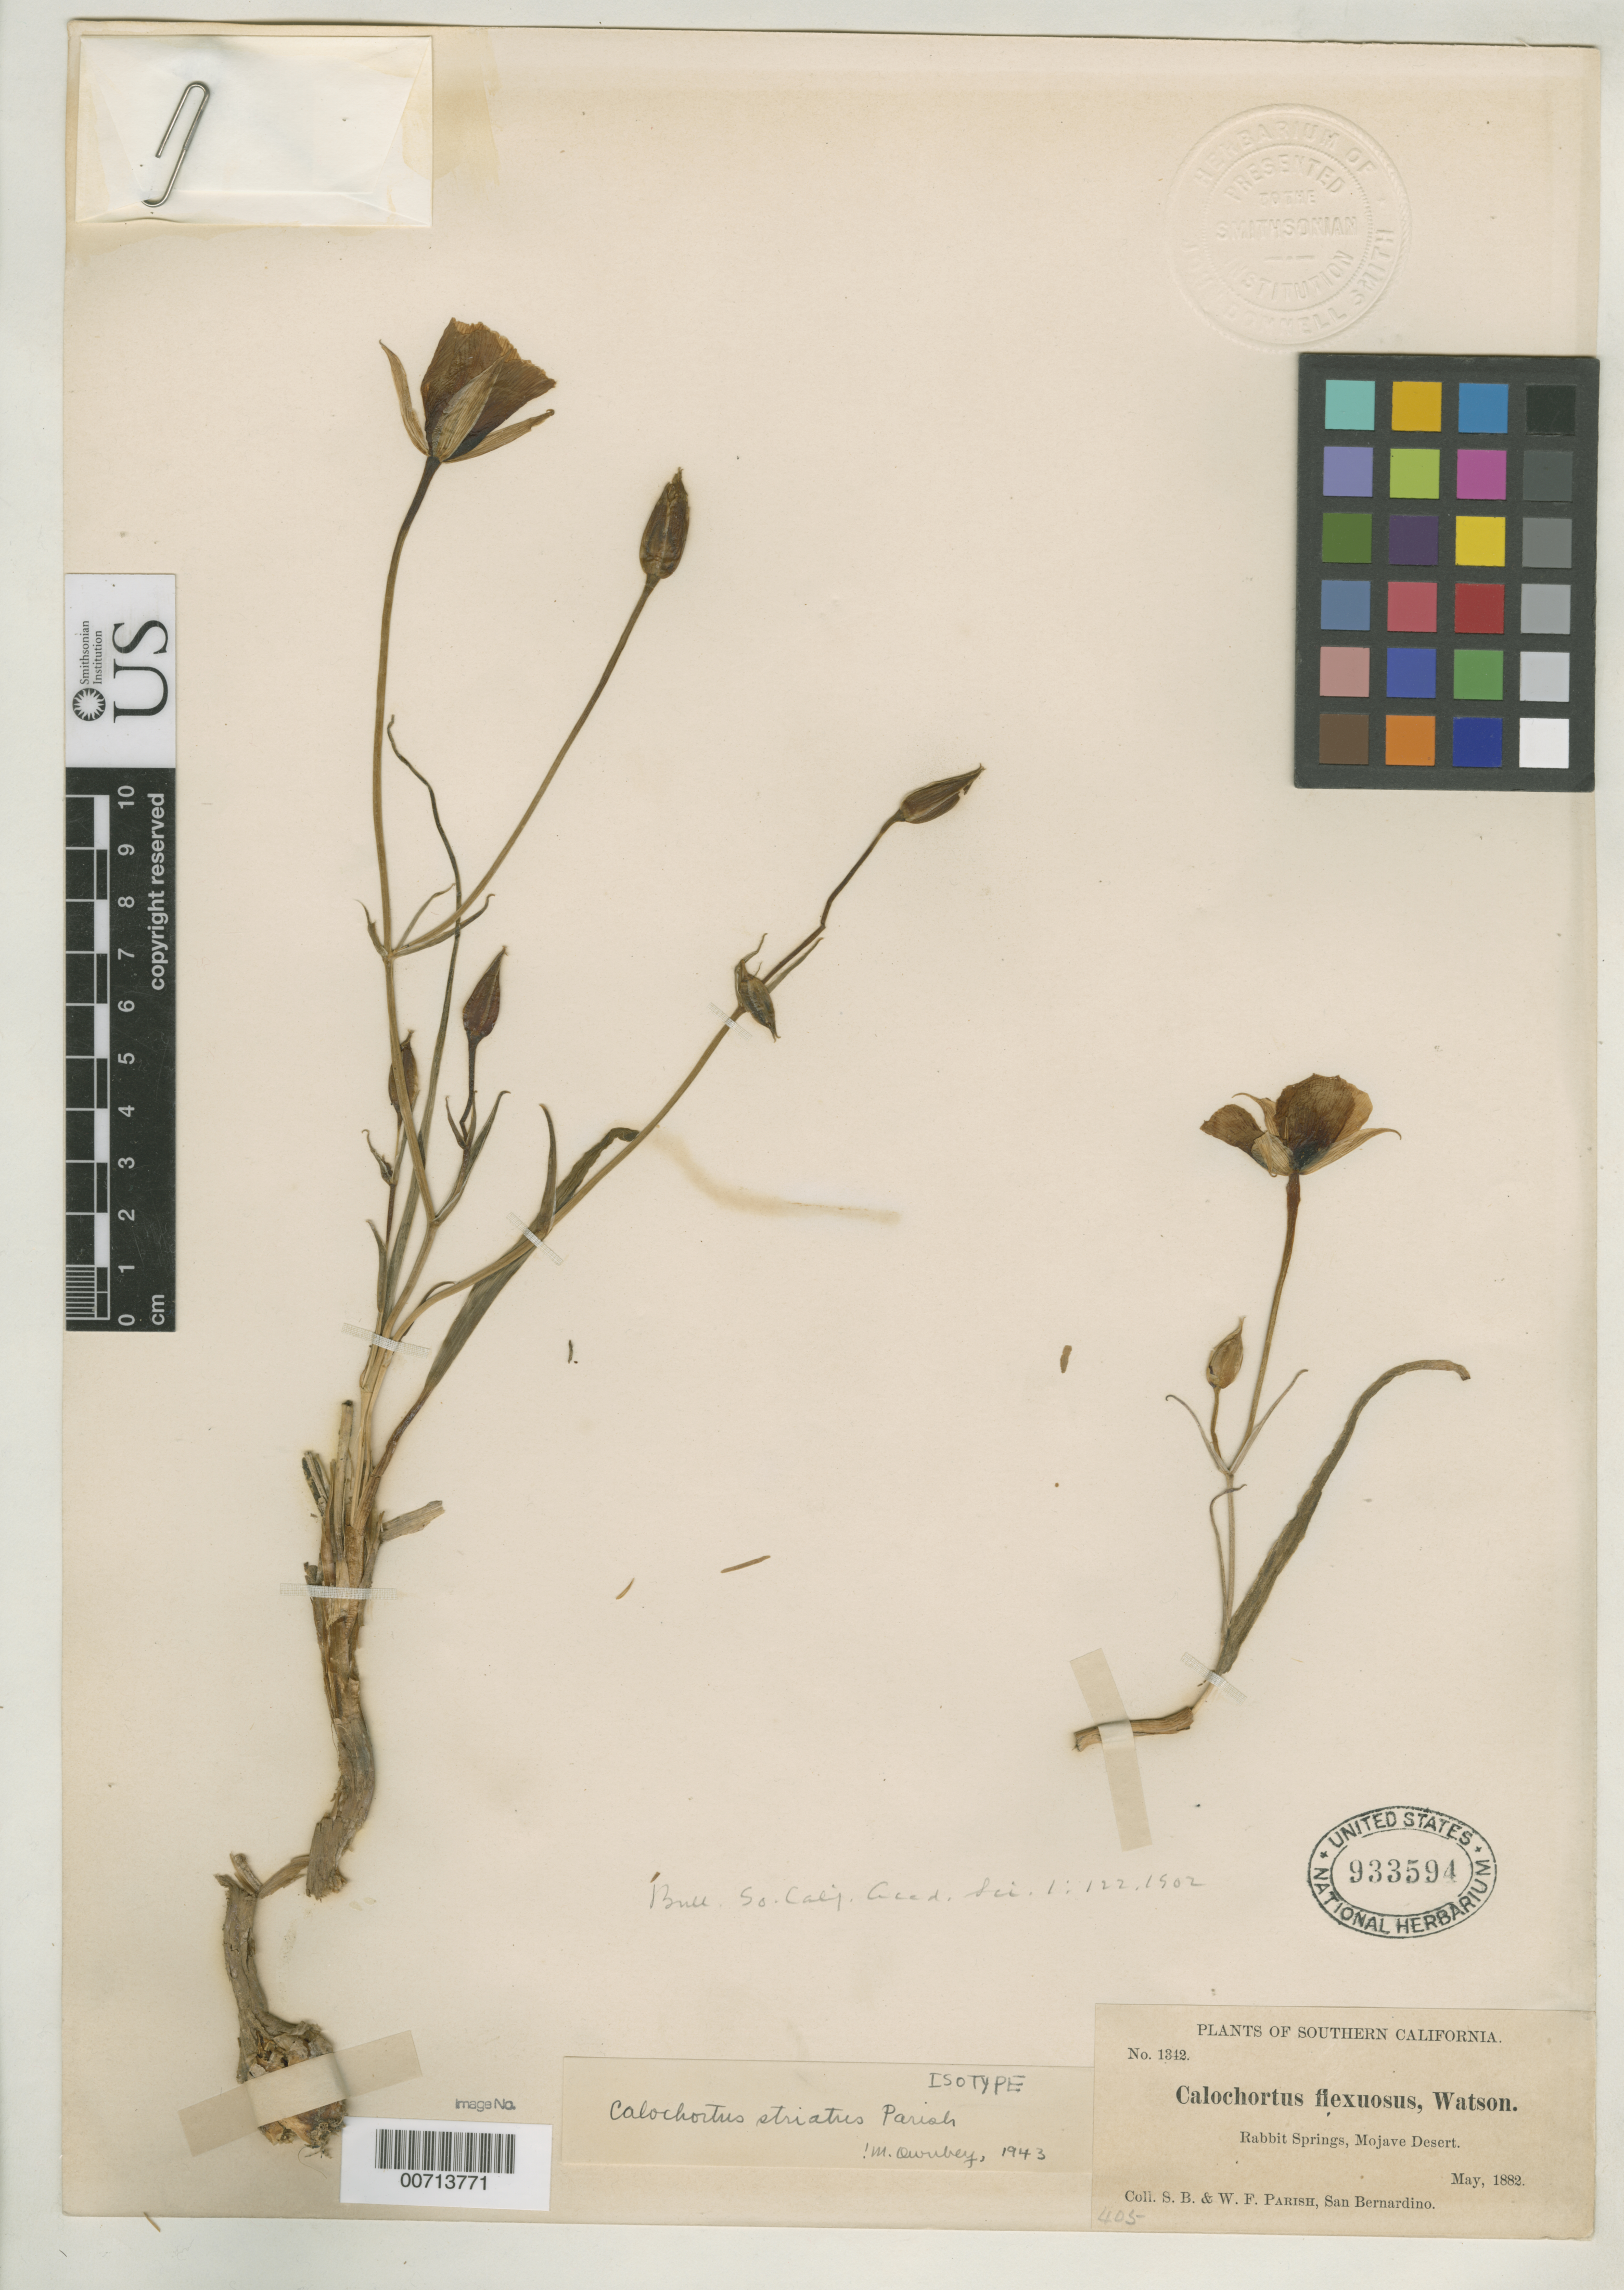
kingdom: Plantae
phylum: Tracheophyta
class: Liliopsida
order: Liliales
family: Liliaceae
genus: Calochortus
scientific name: Calochortus striatus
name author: Parish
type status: Isotype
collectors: S. B. Parish & W. F. Parish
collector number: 1342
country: United States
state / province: California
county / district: Kern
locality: Mohave Desert, Rabbit Springs.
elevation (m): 823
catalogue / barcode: US 933594